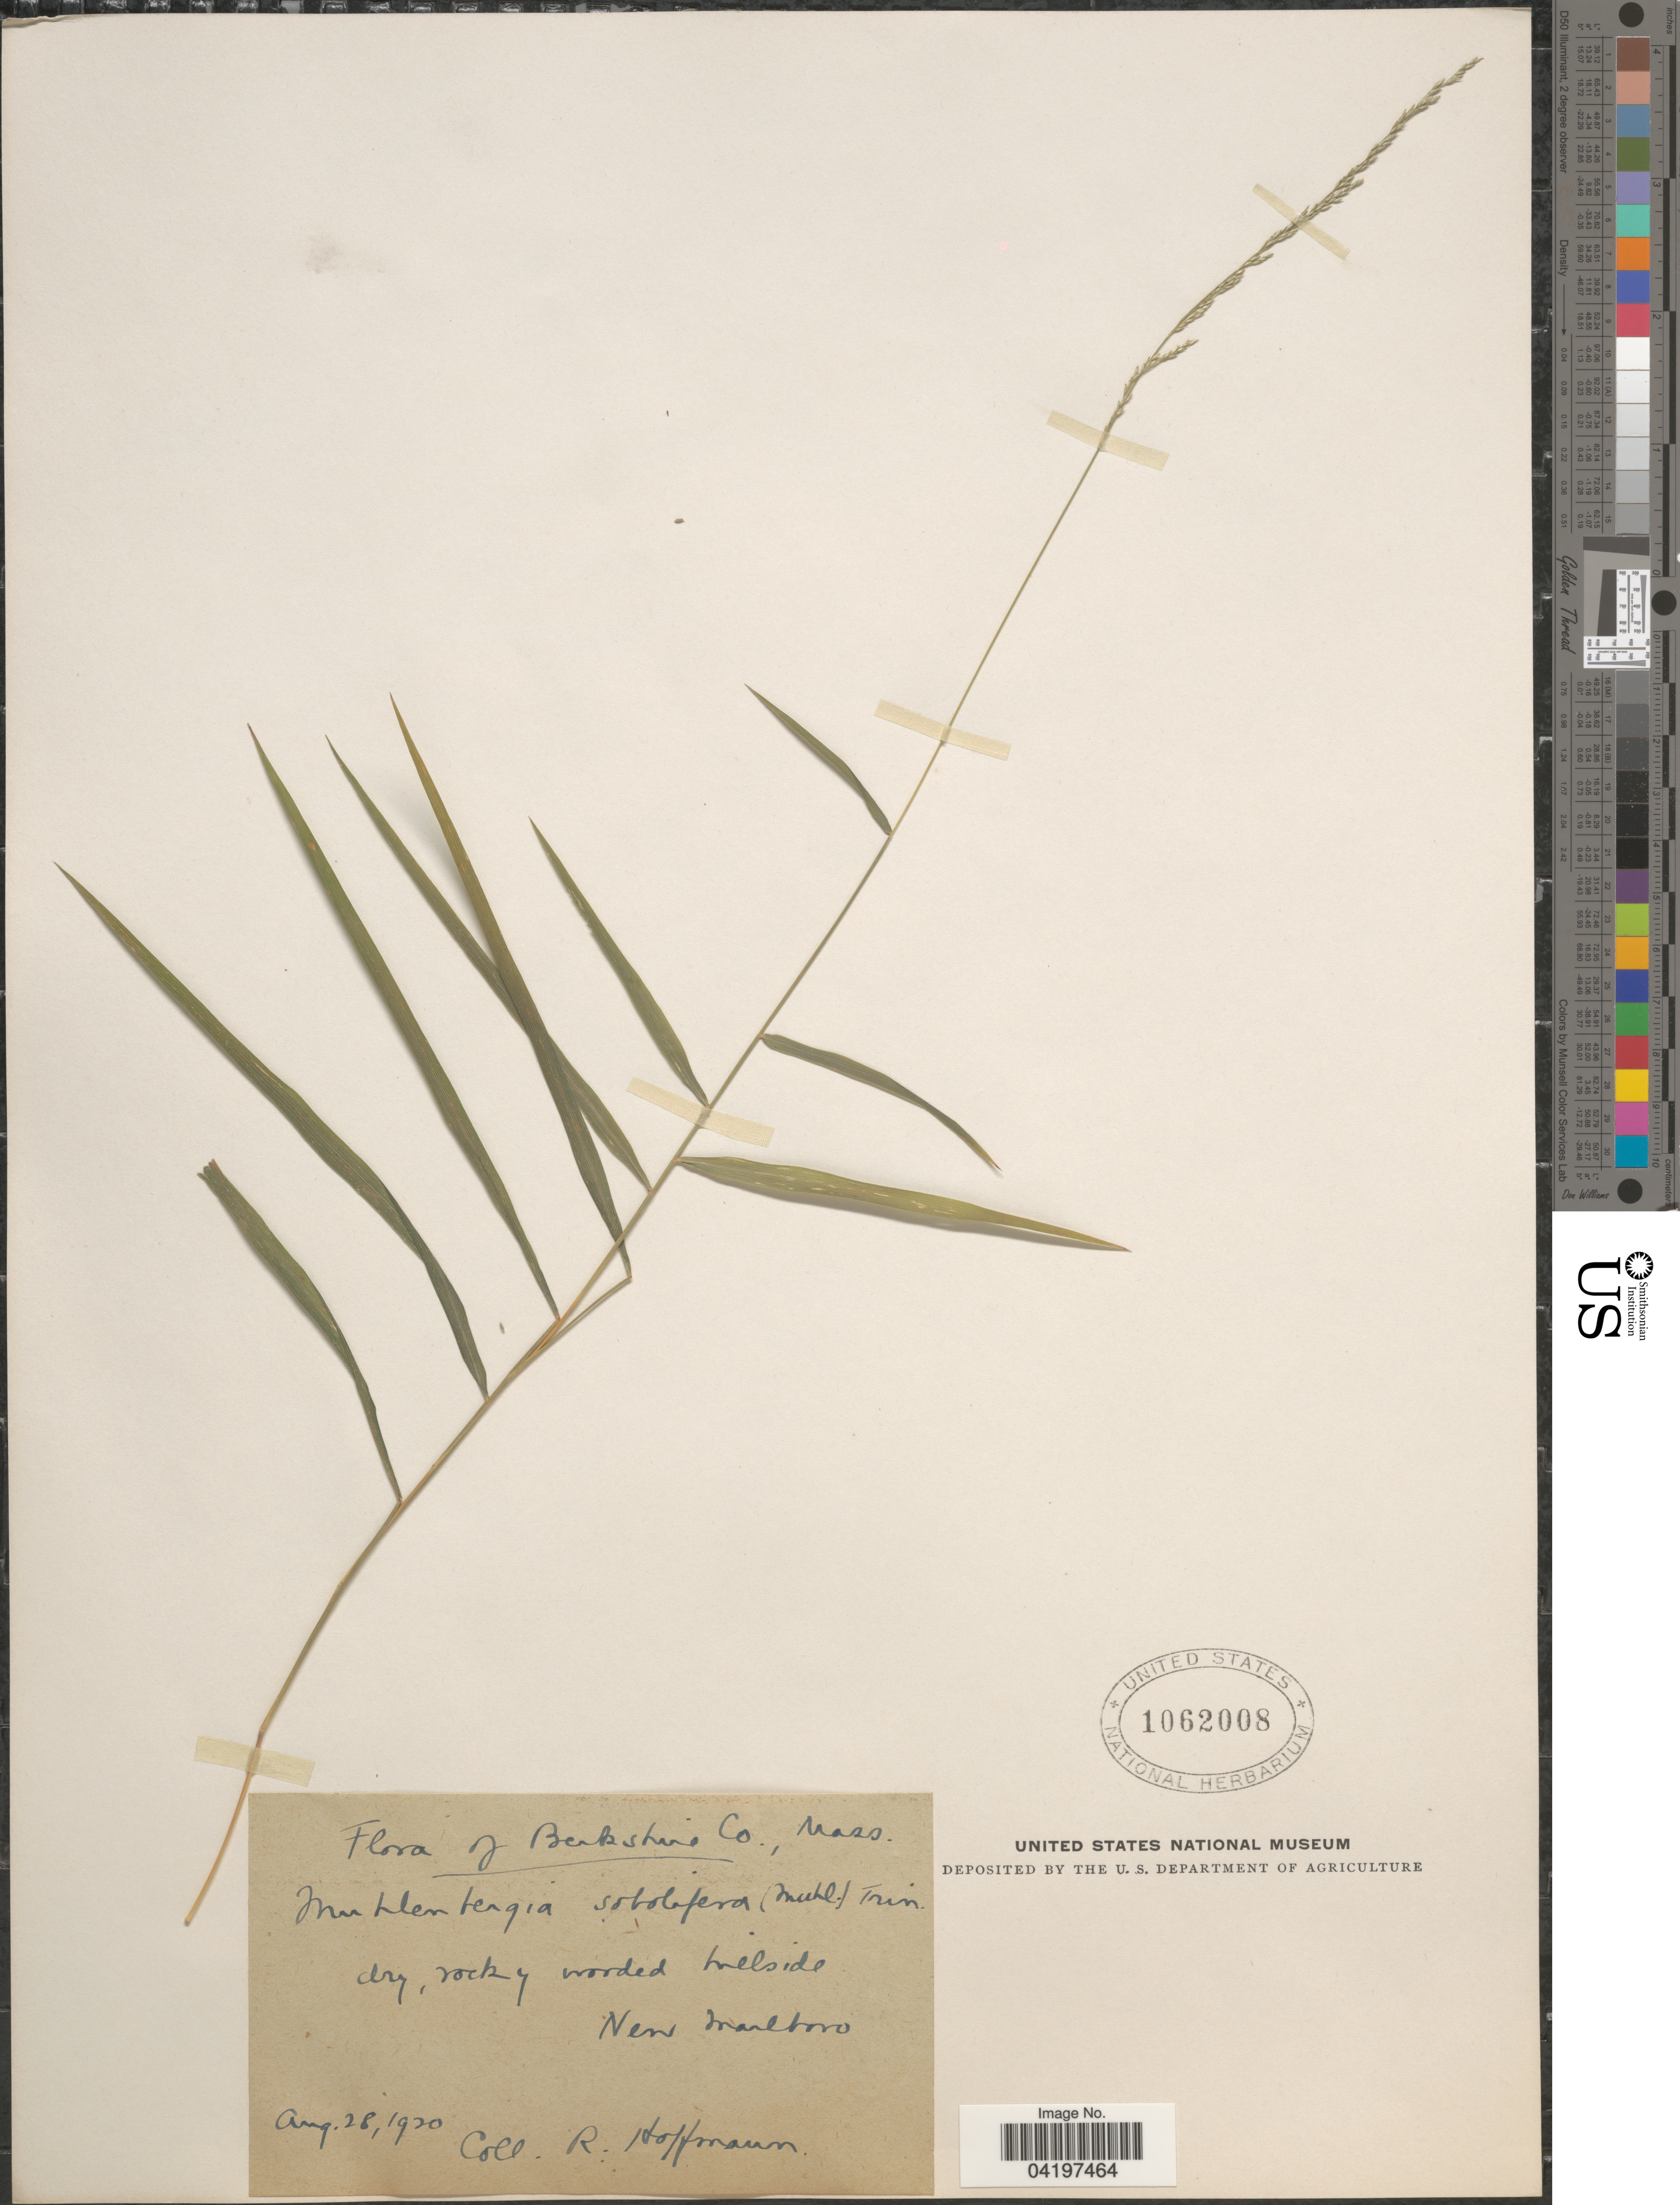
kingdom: Plantae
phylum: Tracheophyta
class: Liliopsida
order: Poales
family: Poaceae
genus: Muhlenbergia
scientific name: Muhlenbergia sobolifera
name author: (Muhl. ex Willd.) Trin.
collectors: R. Hoffmann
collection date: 1920-08-28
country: United States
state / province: Massachusetts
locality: Berkshire Co. New Marlboro.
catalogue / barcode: US 1062008